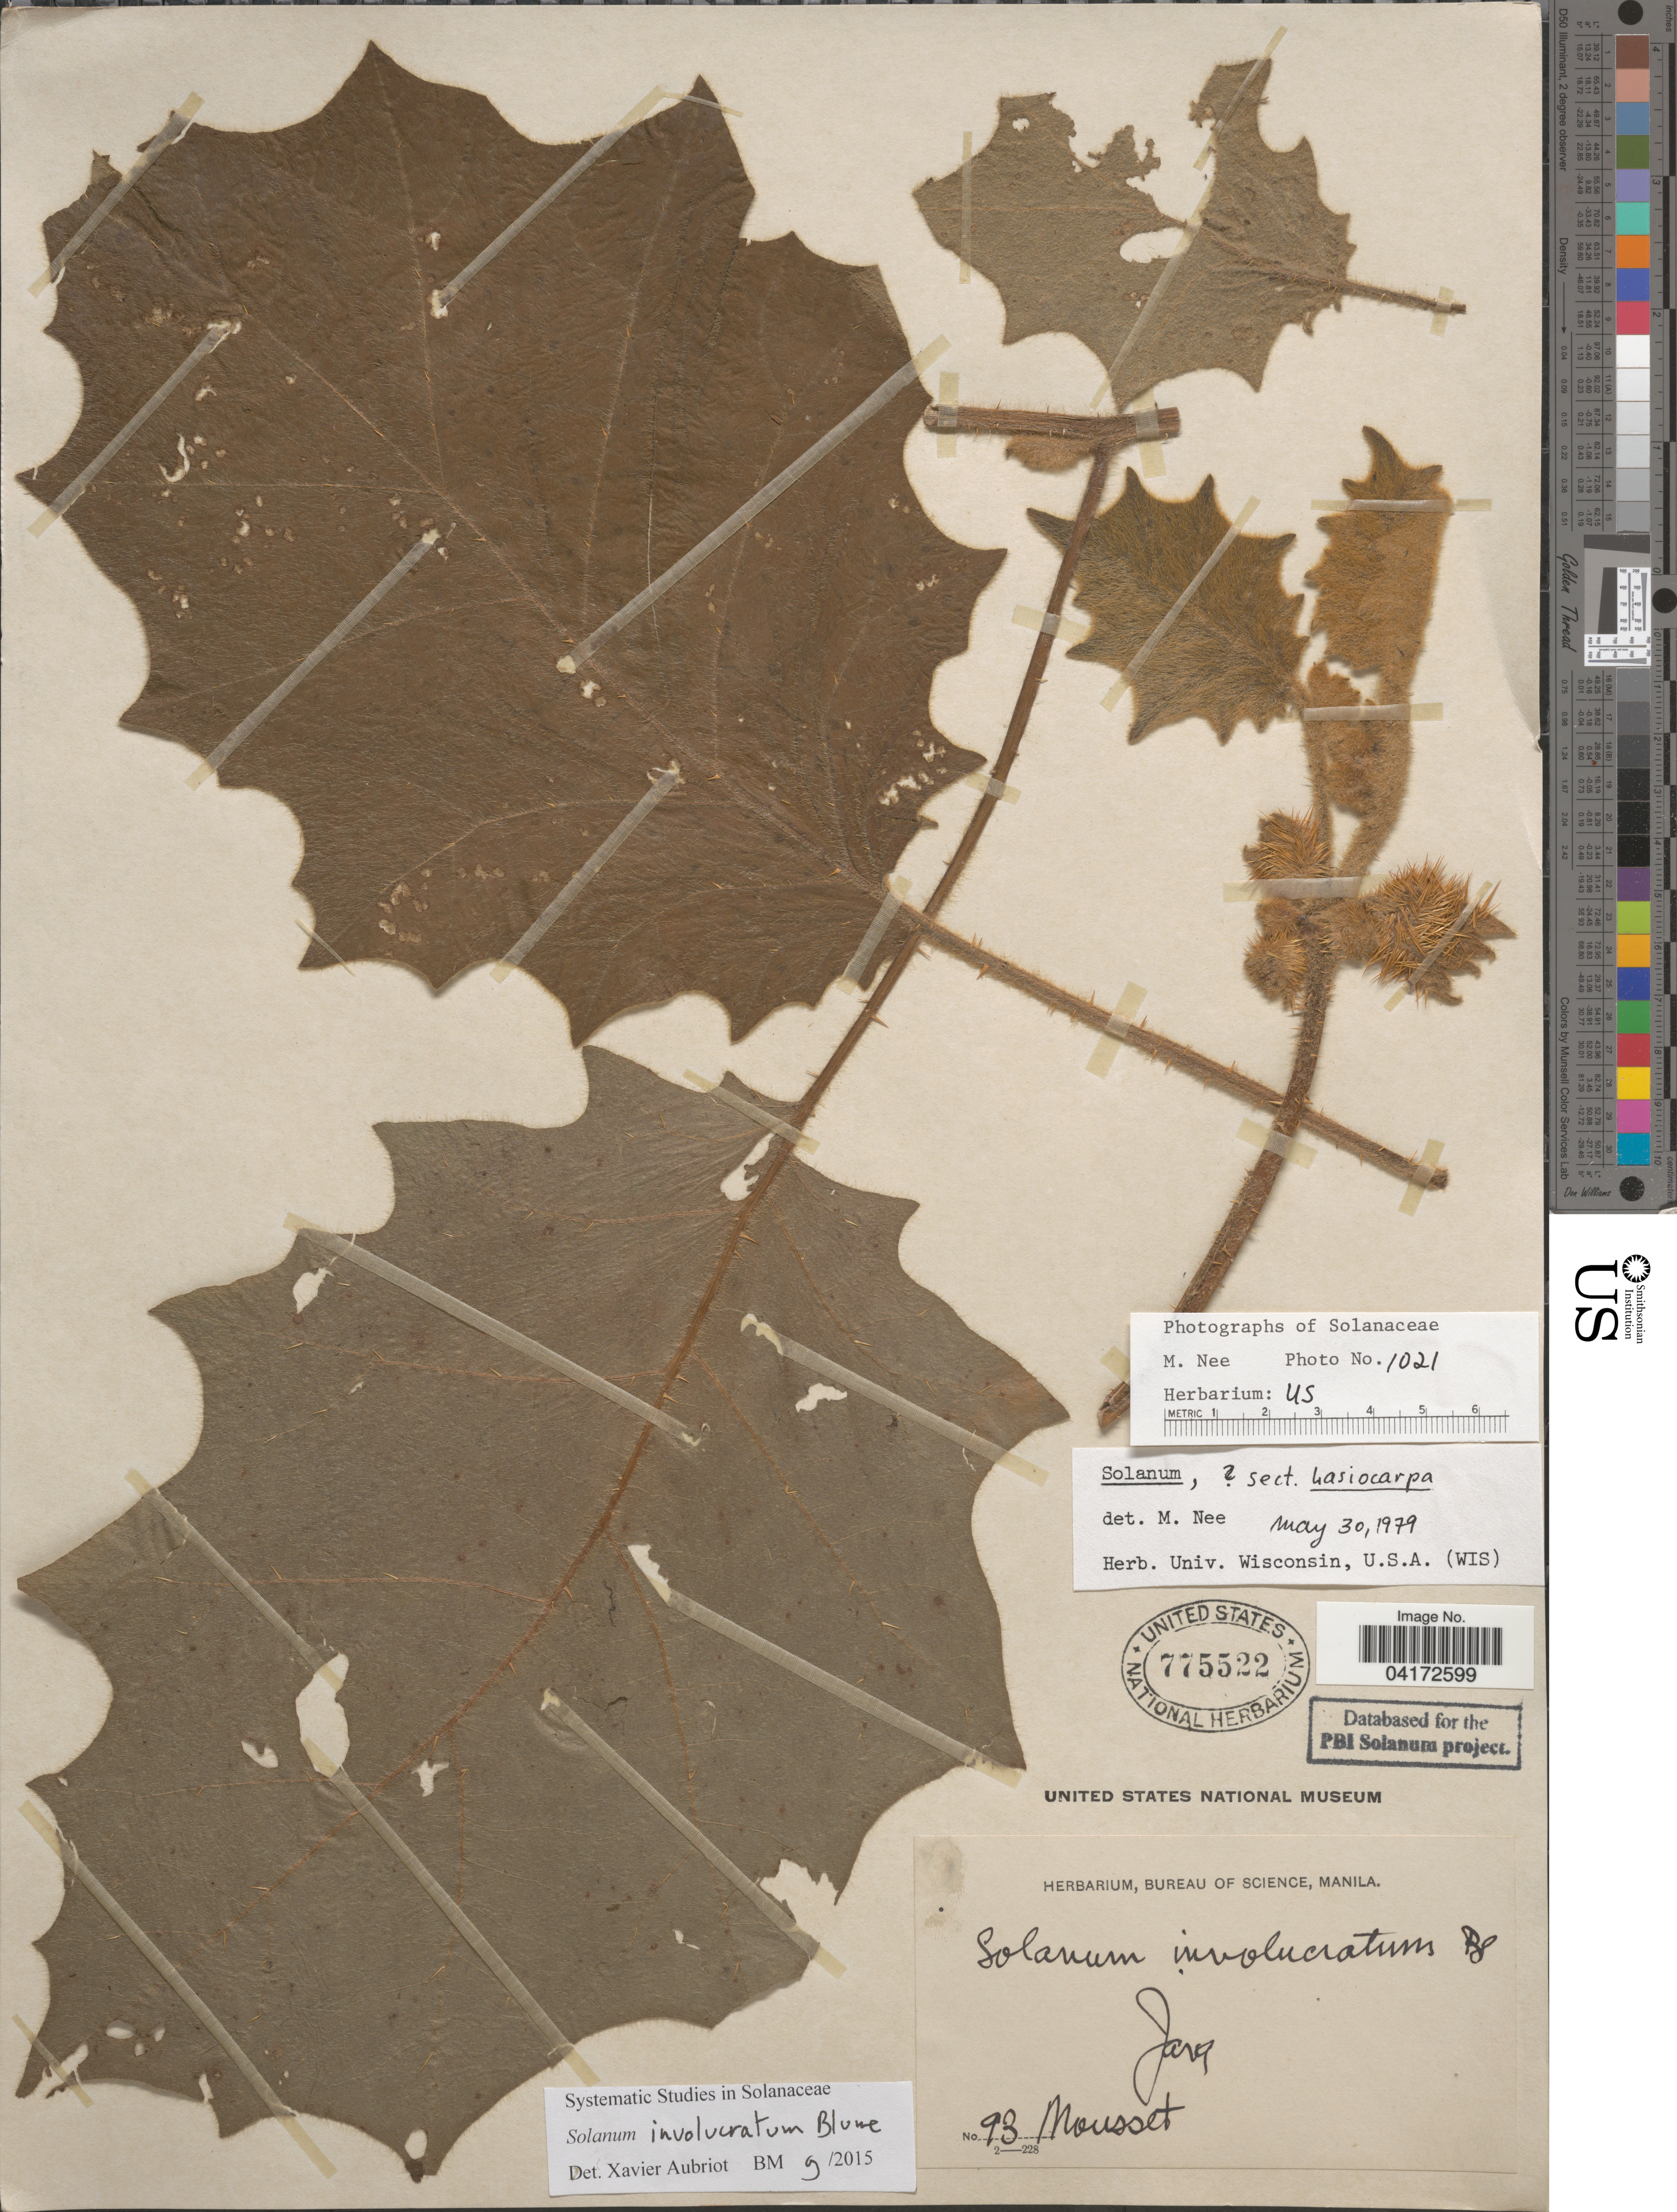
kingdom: Plantae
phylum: Tracheophyta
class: Magnoliopsida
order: Solanales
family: Solanaceae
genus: Solanum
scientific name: Solanum involucratum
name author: Blume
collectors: Mousset, --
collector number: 93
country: Indonesia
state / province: Java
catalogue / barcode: US 775522